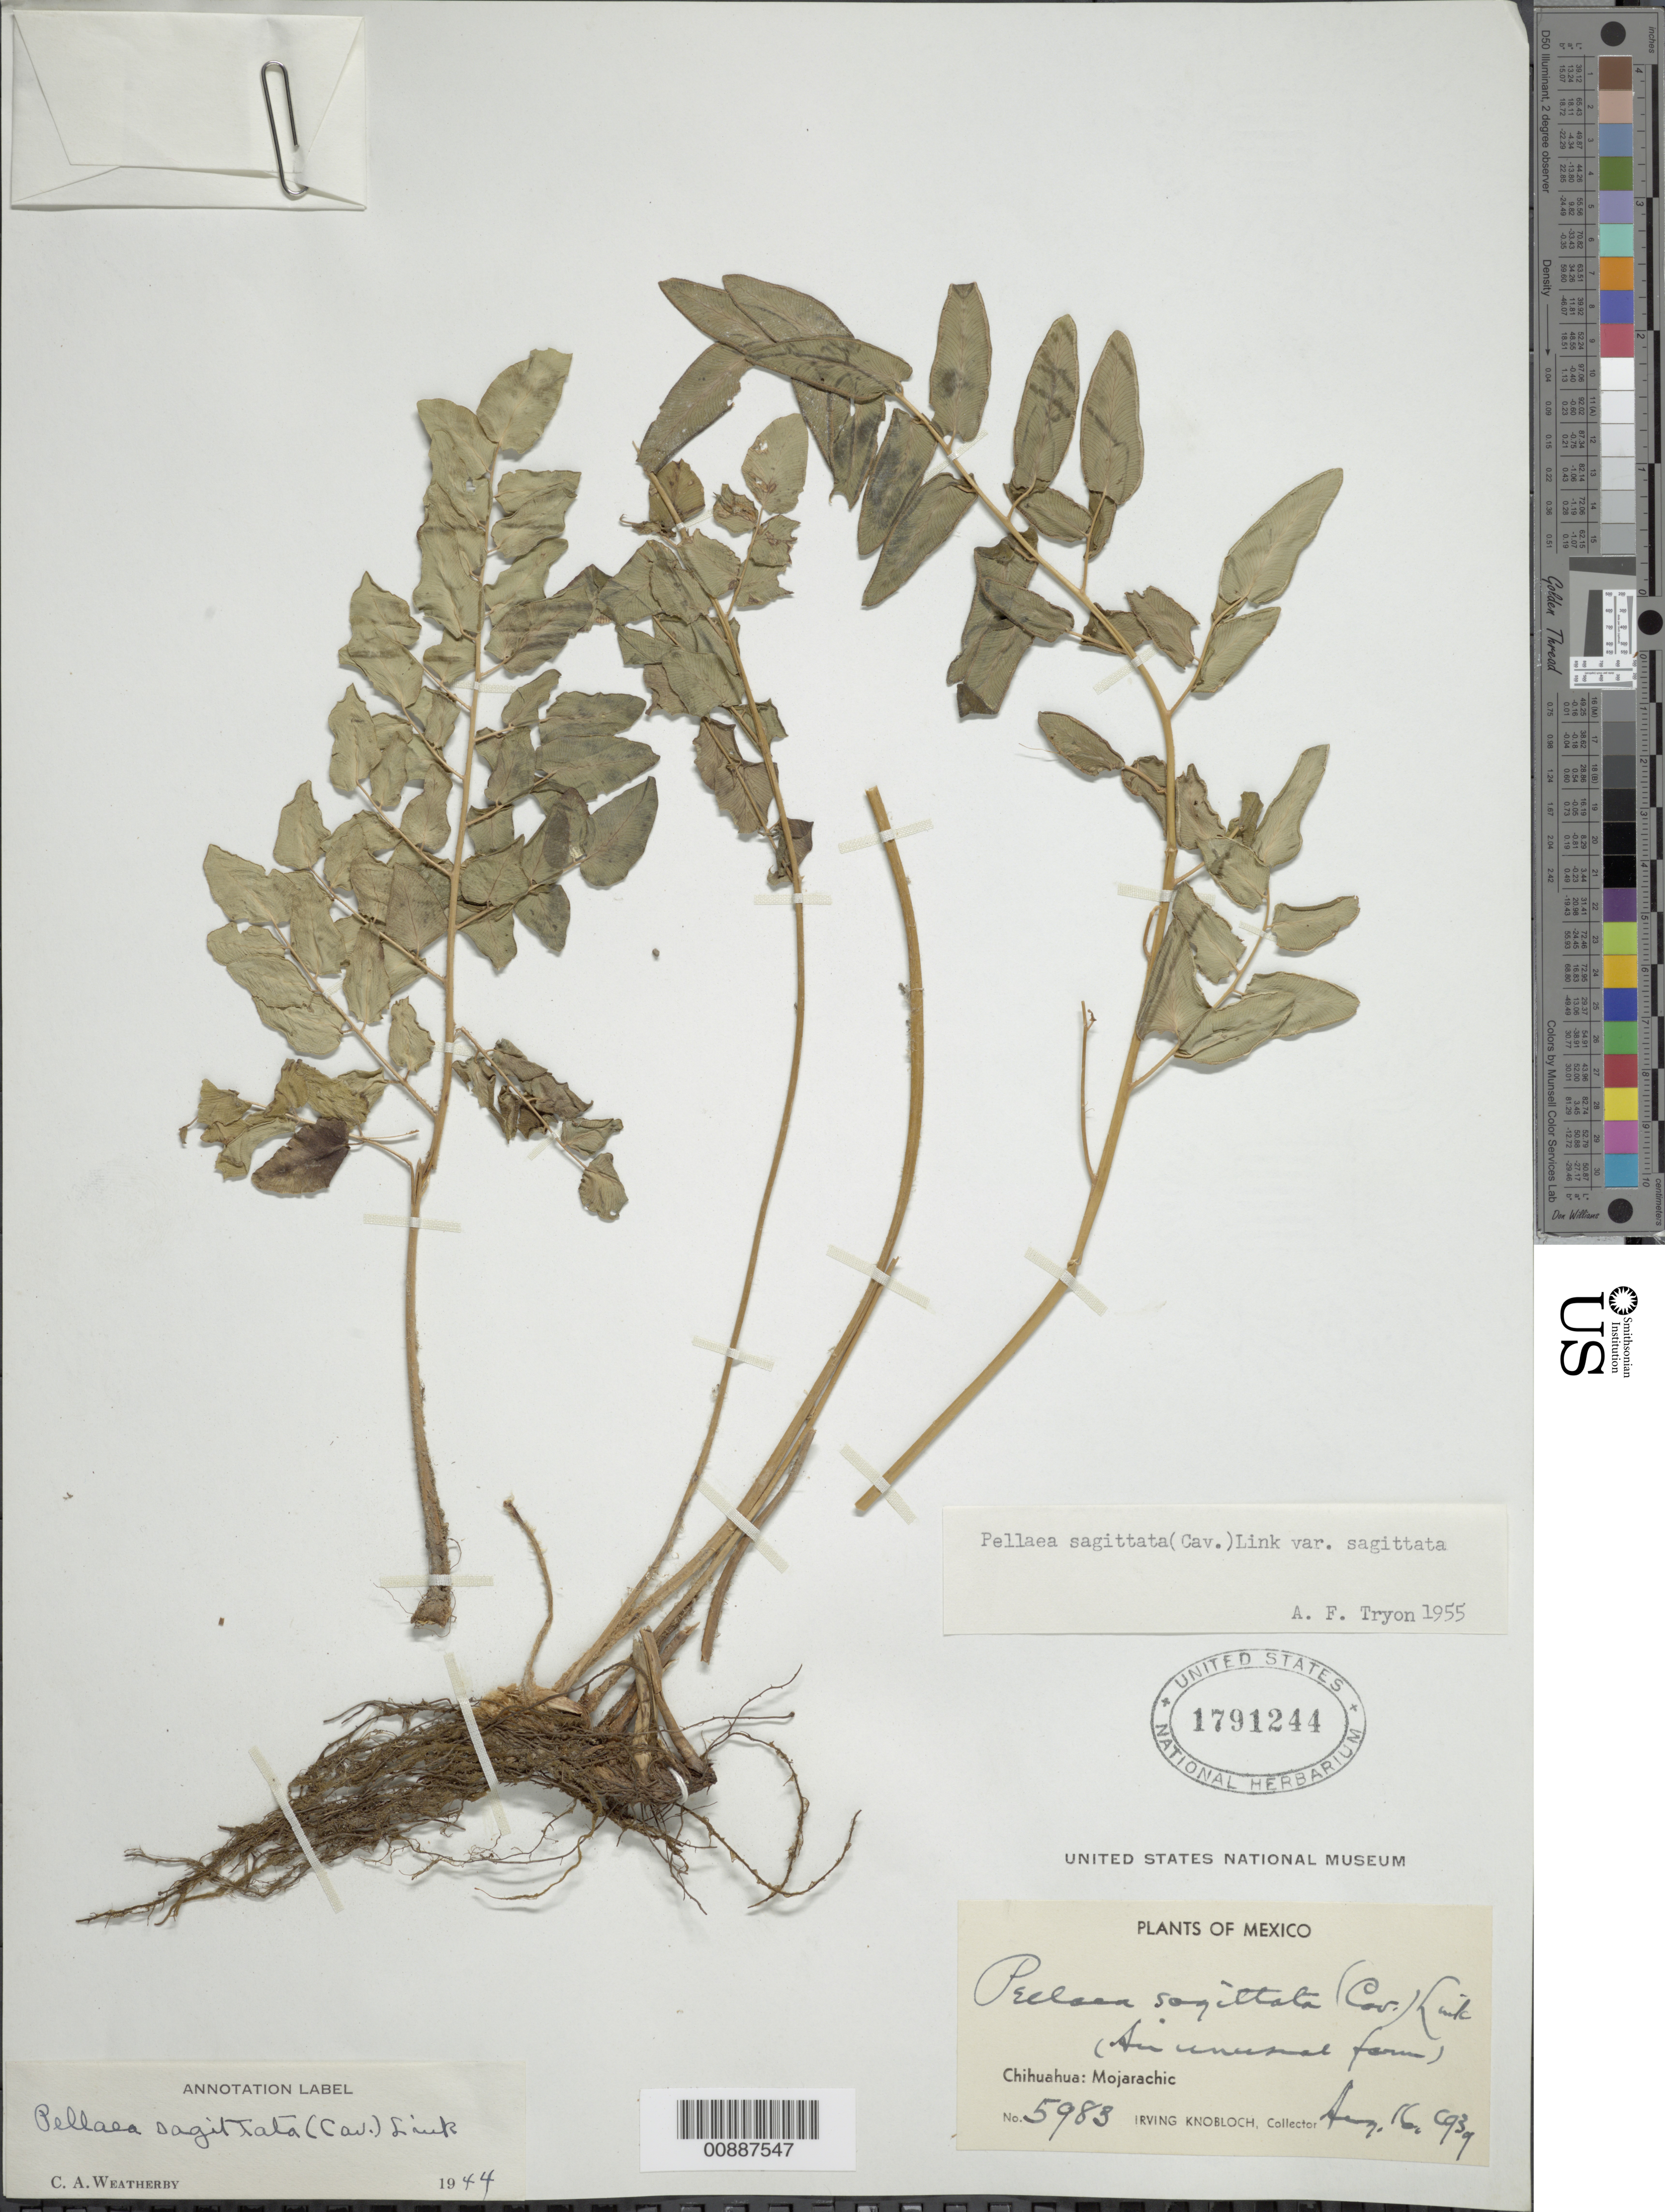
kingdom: Plantae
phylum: Tracheophyta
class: Polypodiopsida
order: Polypodiales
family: Pteridaceae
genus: Pellaea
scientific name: Pellaea sagittata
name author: (Cav.) Link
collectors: I. W. Knobloch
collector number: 5983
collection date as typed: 16 Aug 1939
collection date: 1939-08-16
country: Mexico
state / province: Chihuahua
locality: Mojarachic, Chihuahua.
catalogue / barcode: US 1791244